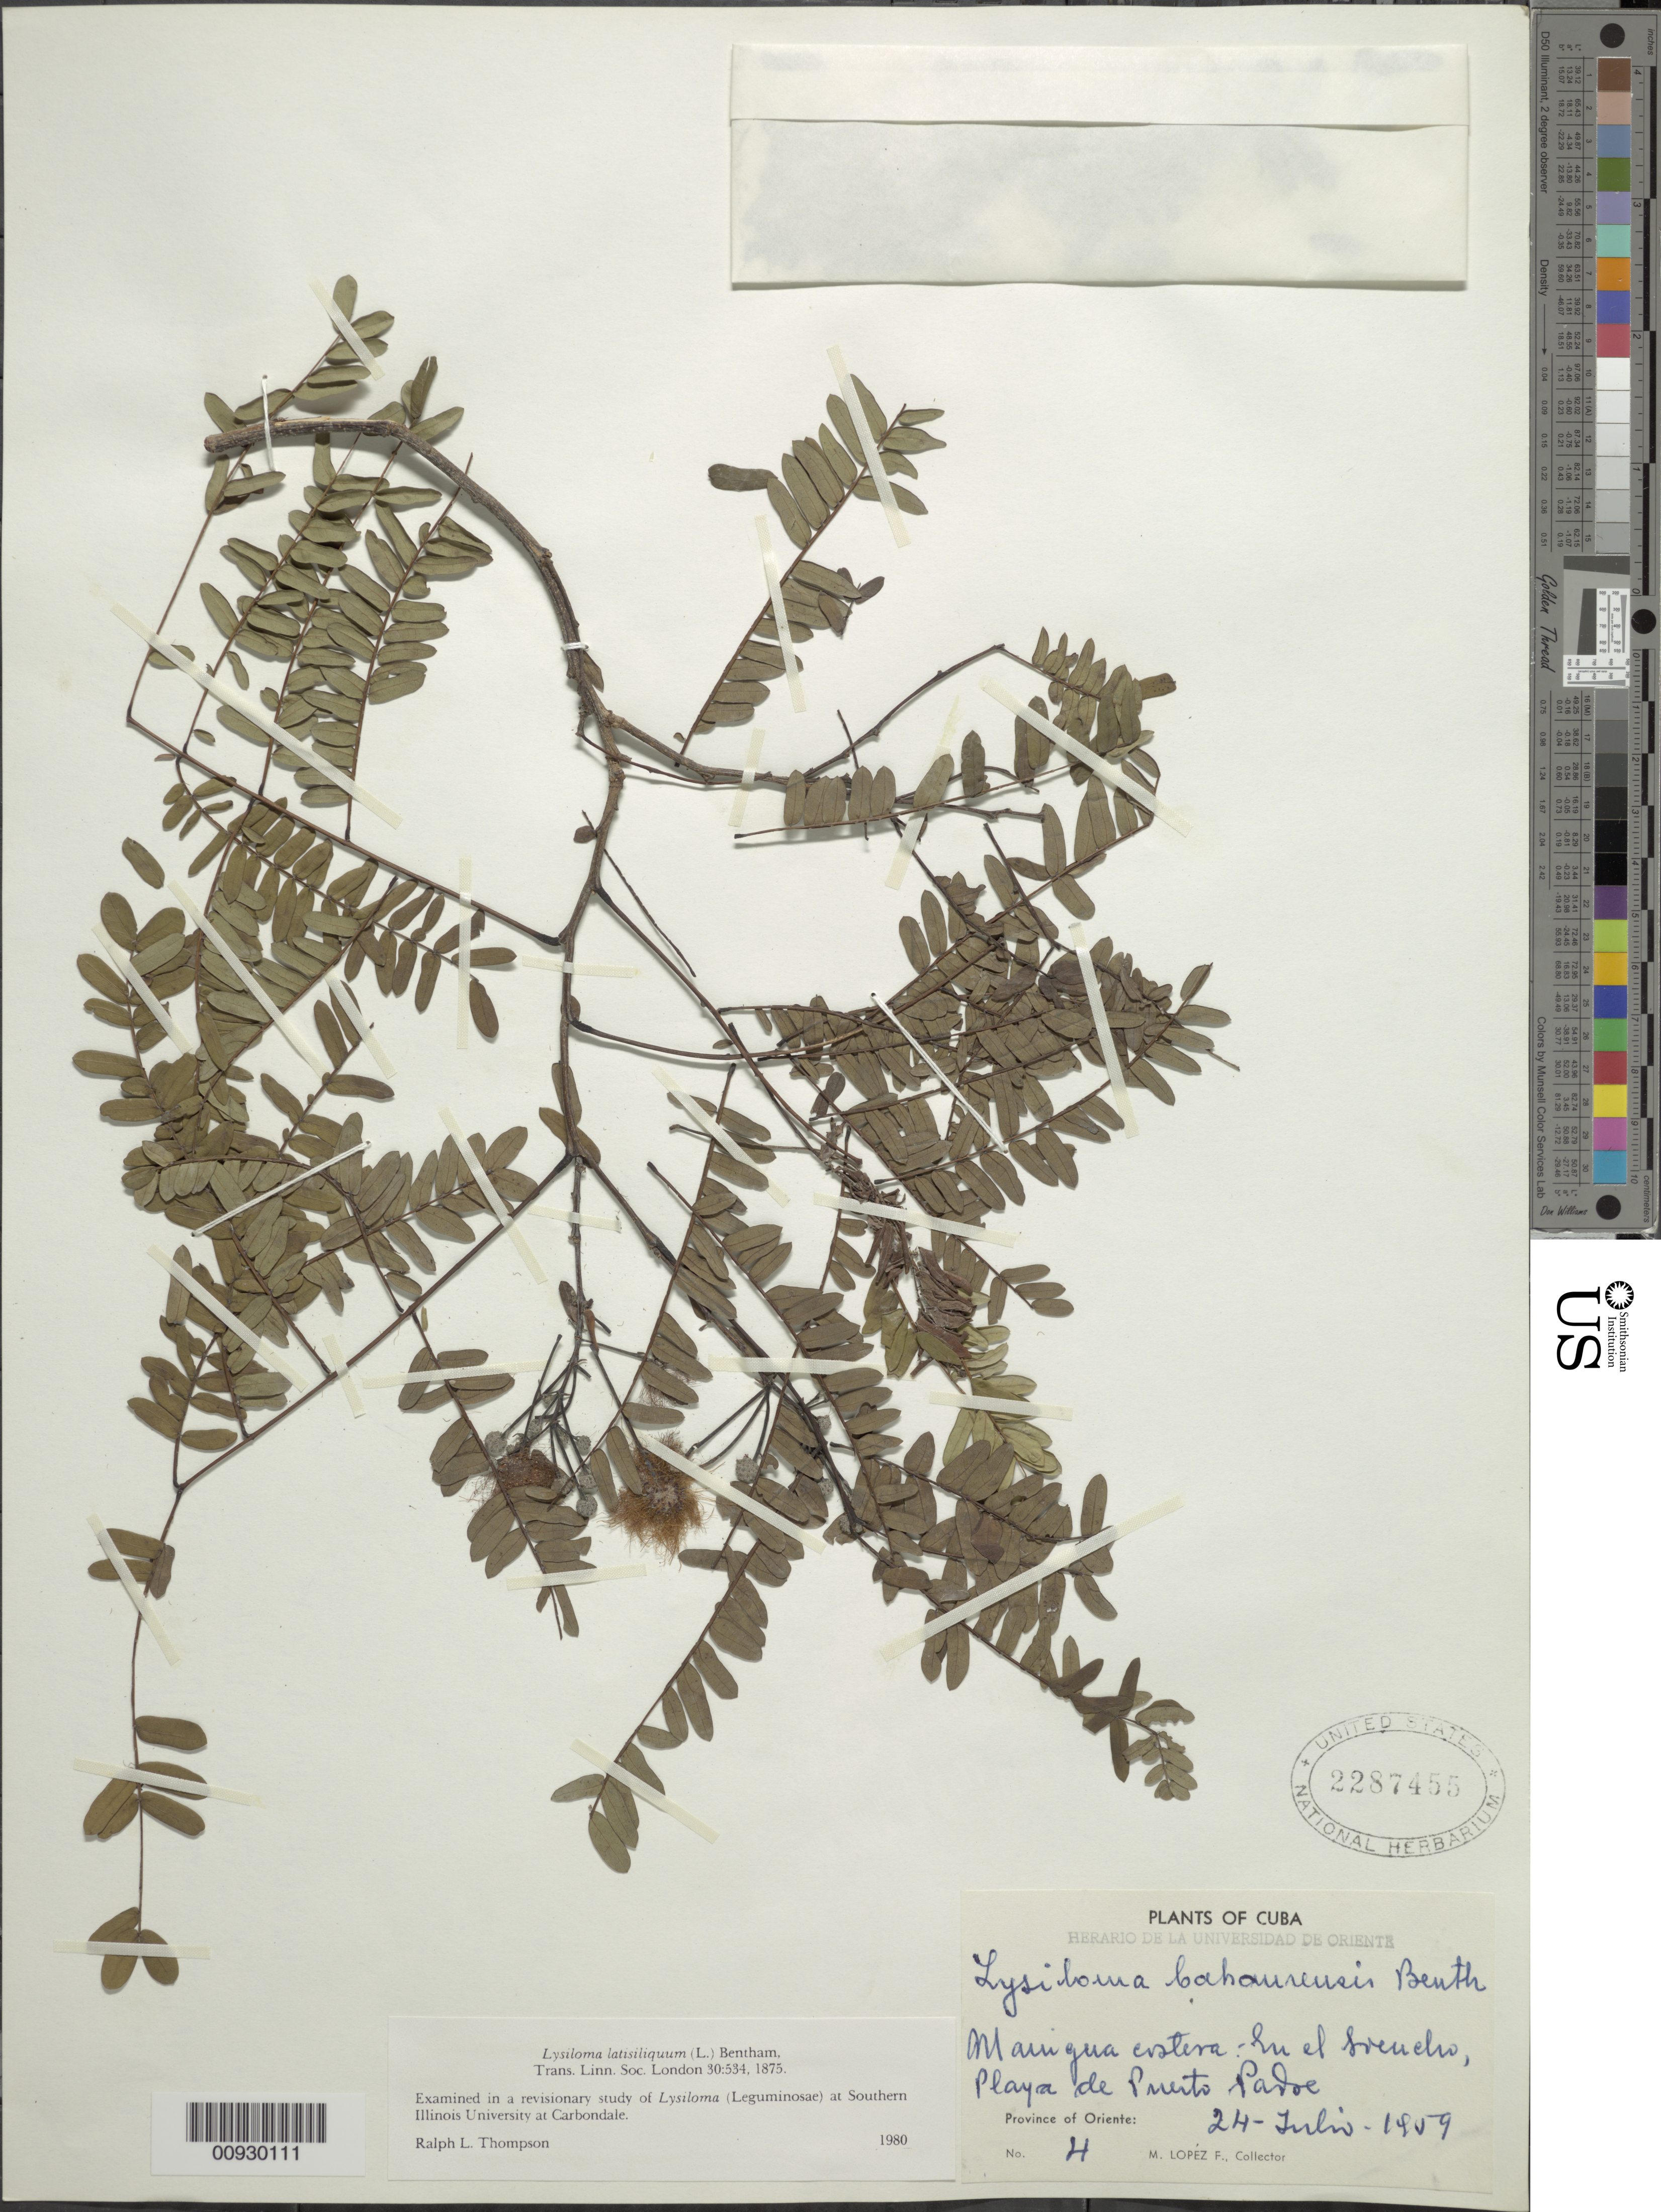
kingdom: Plantae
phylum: Tracheophyta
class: Magnoliopsida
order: Fabales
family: Fabaceae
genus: Lysiloma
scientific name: Lysiloma latisiliquum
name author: (L.) Benth.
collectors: M. López Figueiras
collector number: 4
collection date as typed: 24 Jul 1959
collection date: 1959-07-24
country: Cuba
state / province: Oriente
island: Cuba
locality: Playra de Puerto Padre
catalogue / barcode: US 2287455